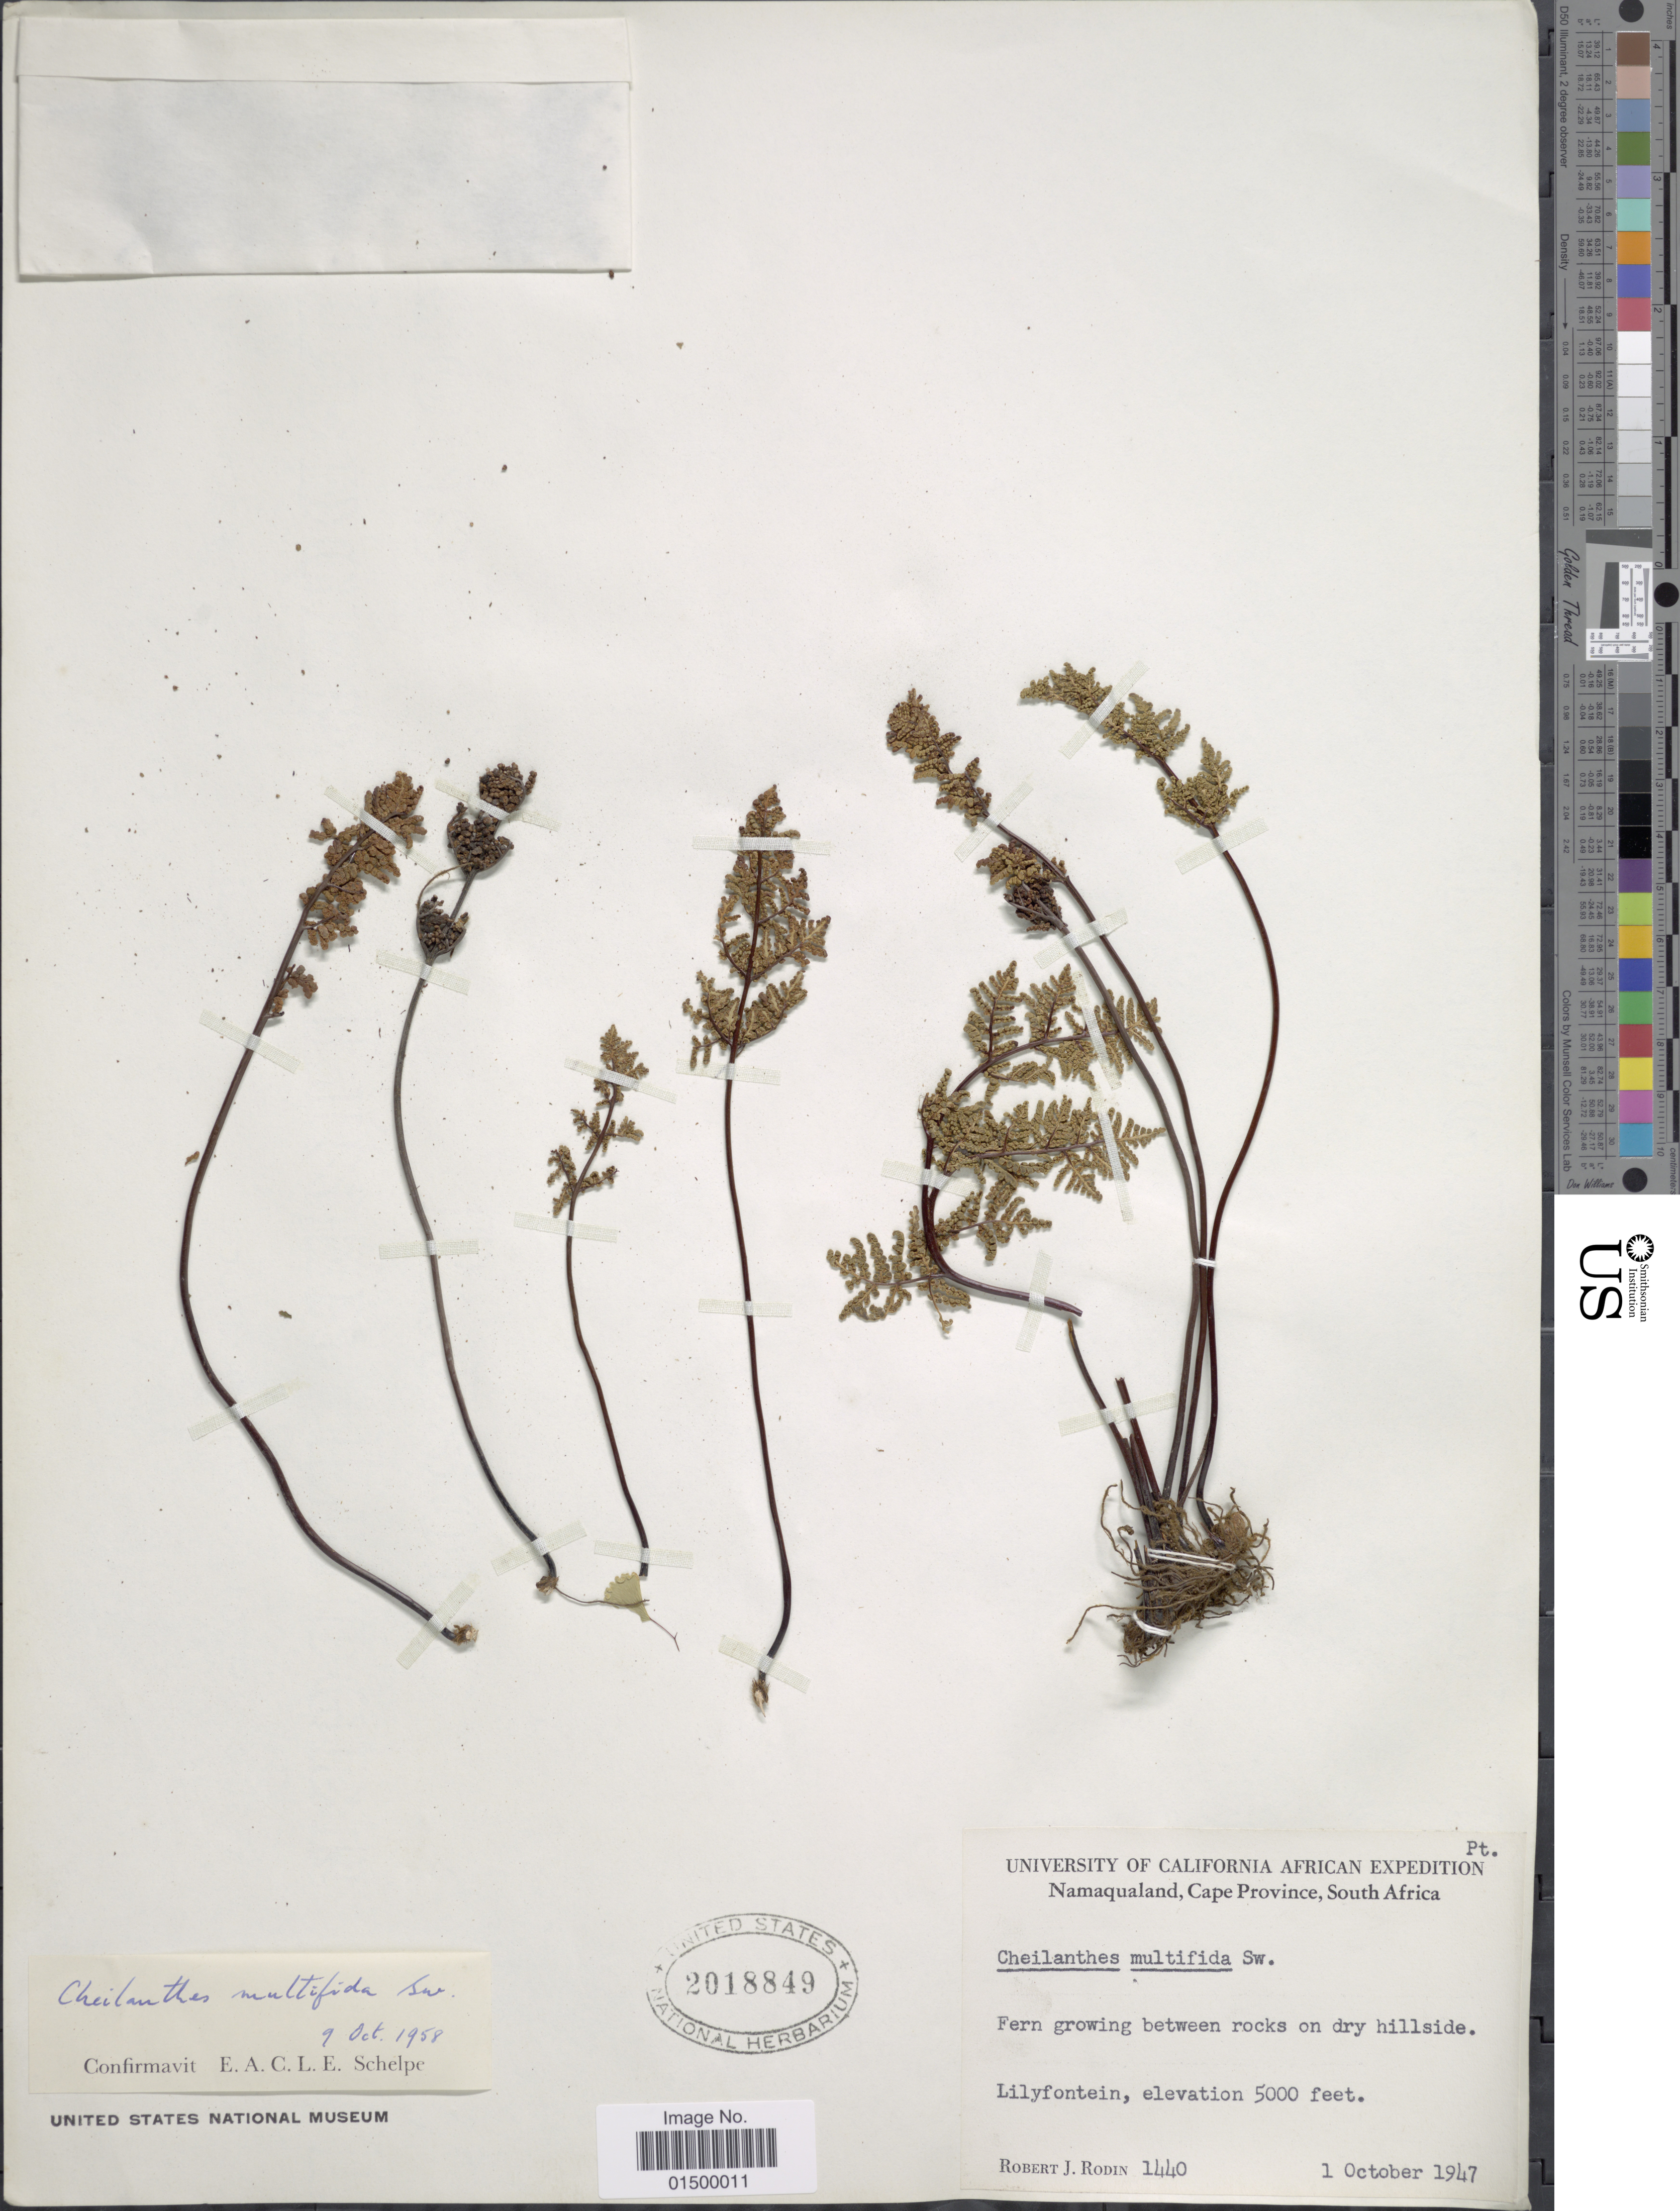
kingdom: Plantae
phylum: Tracheophyta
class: Polypodiopsida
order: Polypodiales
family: Pteridaceae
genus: Cheilanthes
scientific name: Cheilanthes multifida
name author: Sw.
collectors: R. J. Rodin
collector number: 1440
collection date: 1947-10-01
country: South Africa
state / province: Northern Cape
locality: Lilyfontein, Namaqualand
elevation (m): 1524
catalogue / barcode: US 2018849